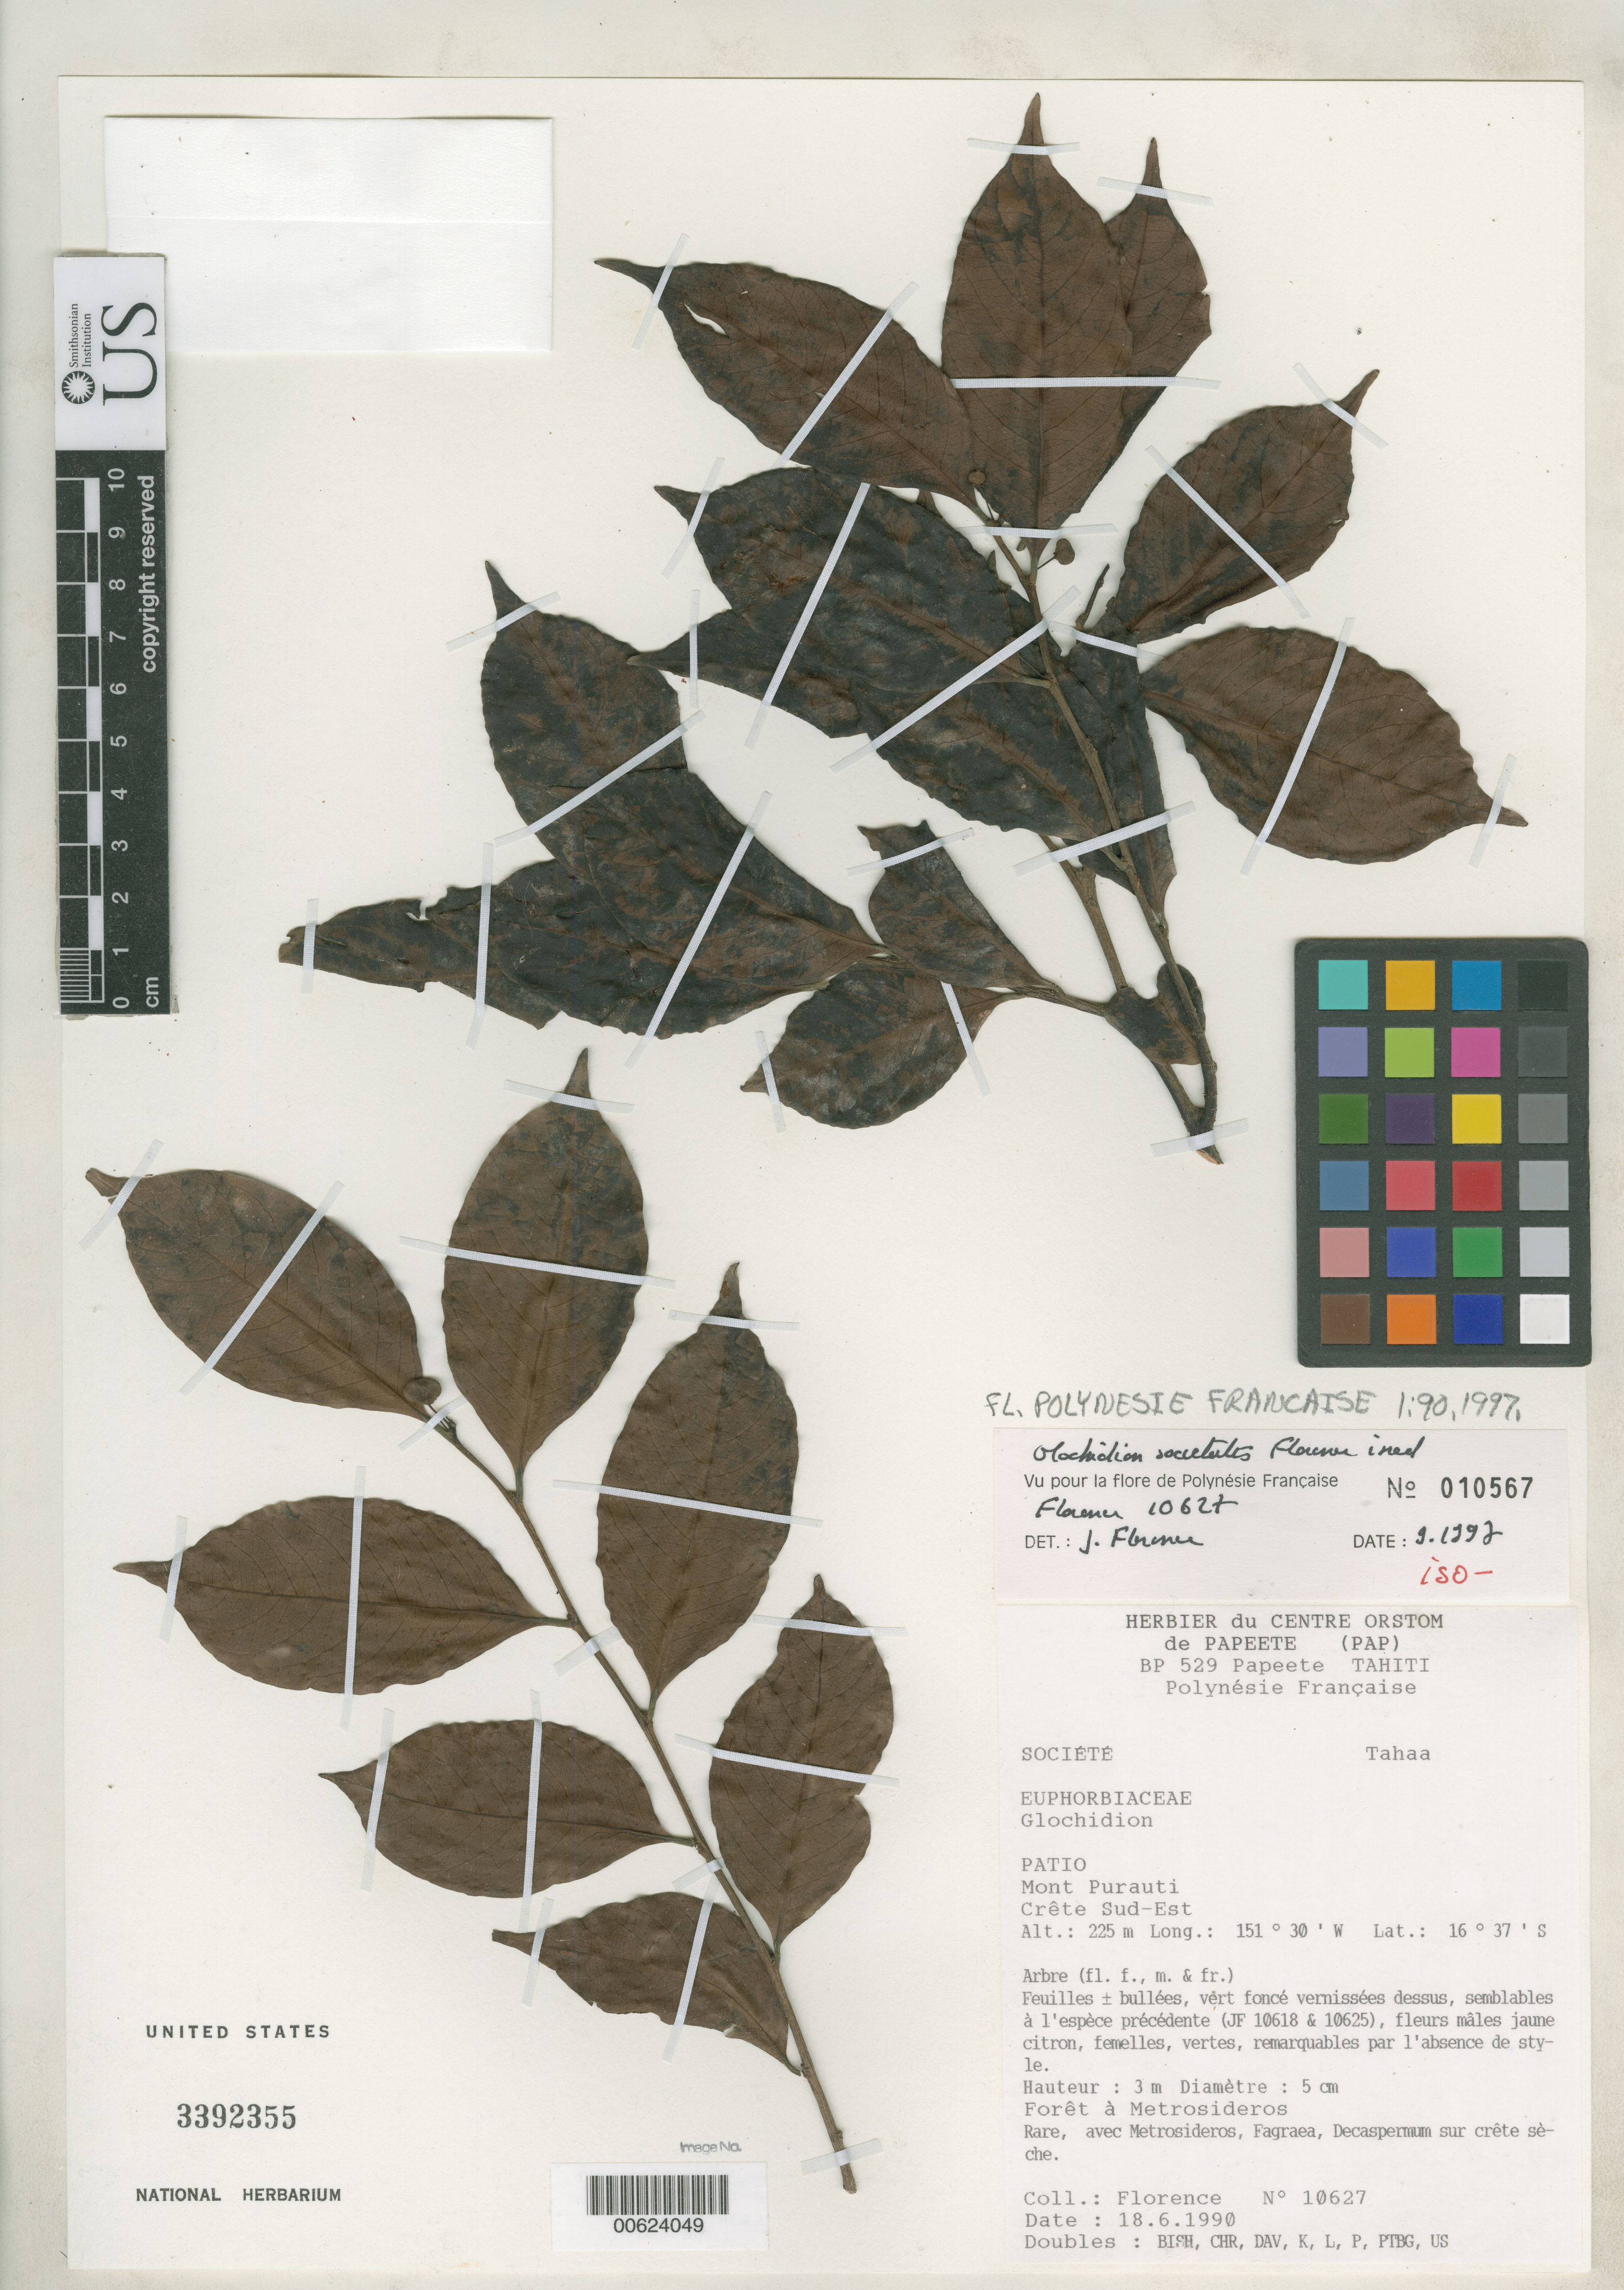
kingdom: Plantae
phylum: Tracheophyta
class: Magnoliopsida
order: Malpighiales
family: Phyllanthaceae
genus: Glochidion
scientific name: Glochidion societatis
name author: J. Florence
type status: Isotype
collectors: J. Florence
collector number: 10627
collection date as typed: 18 Jun 1990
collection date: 1990-06-18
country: French Polynesia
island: Tahaa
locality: Patio, Mont Purauti, crete sud-est. [Society Is.]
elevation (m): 225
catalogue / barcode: US 3392355